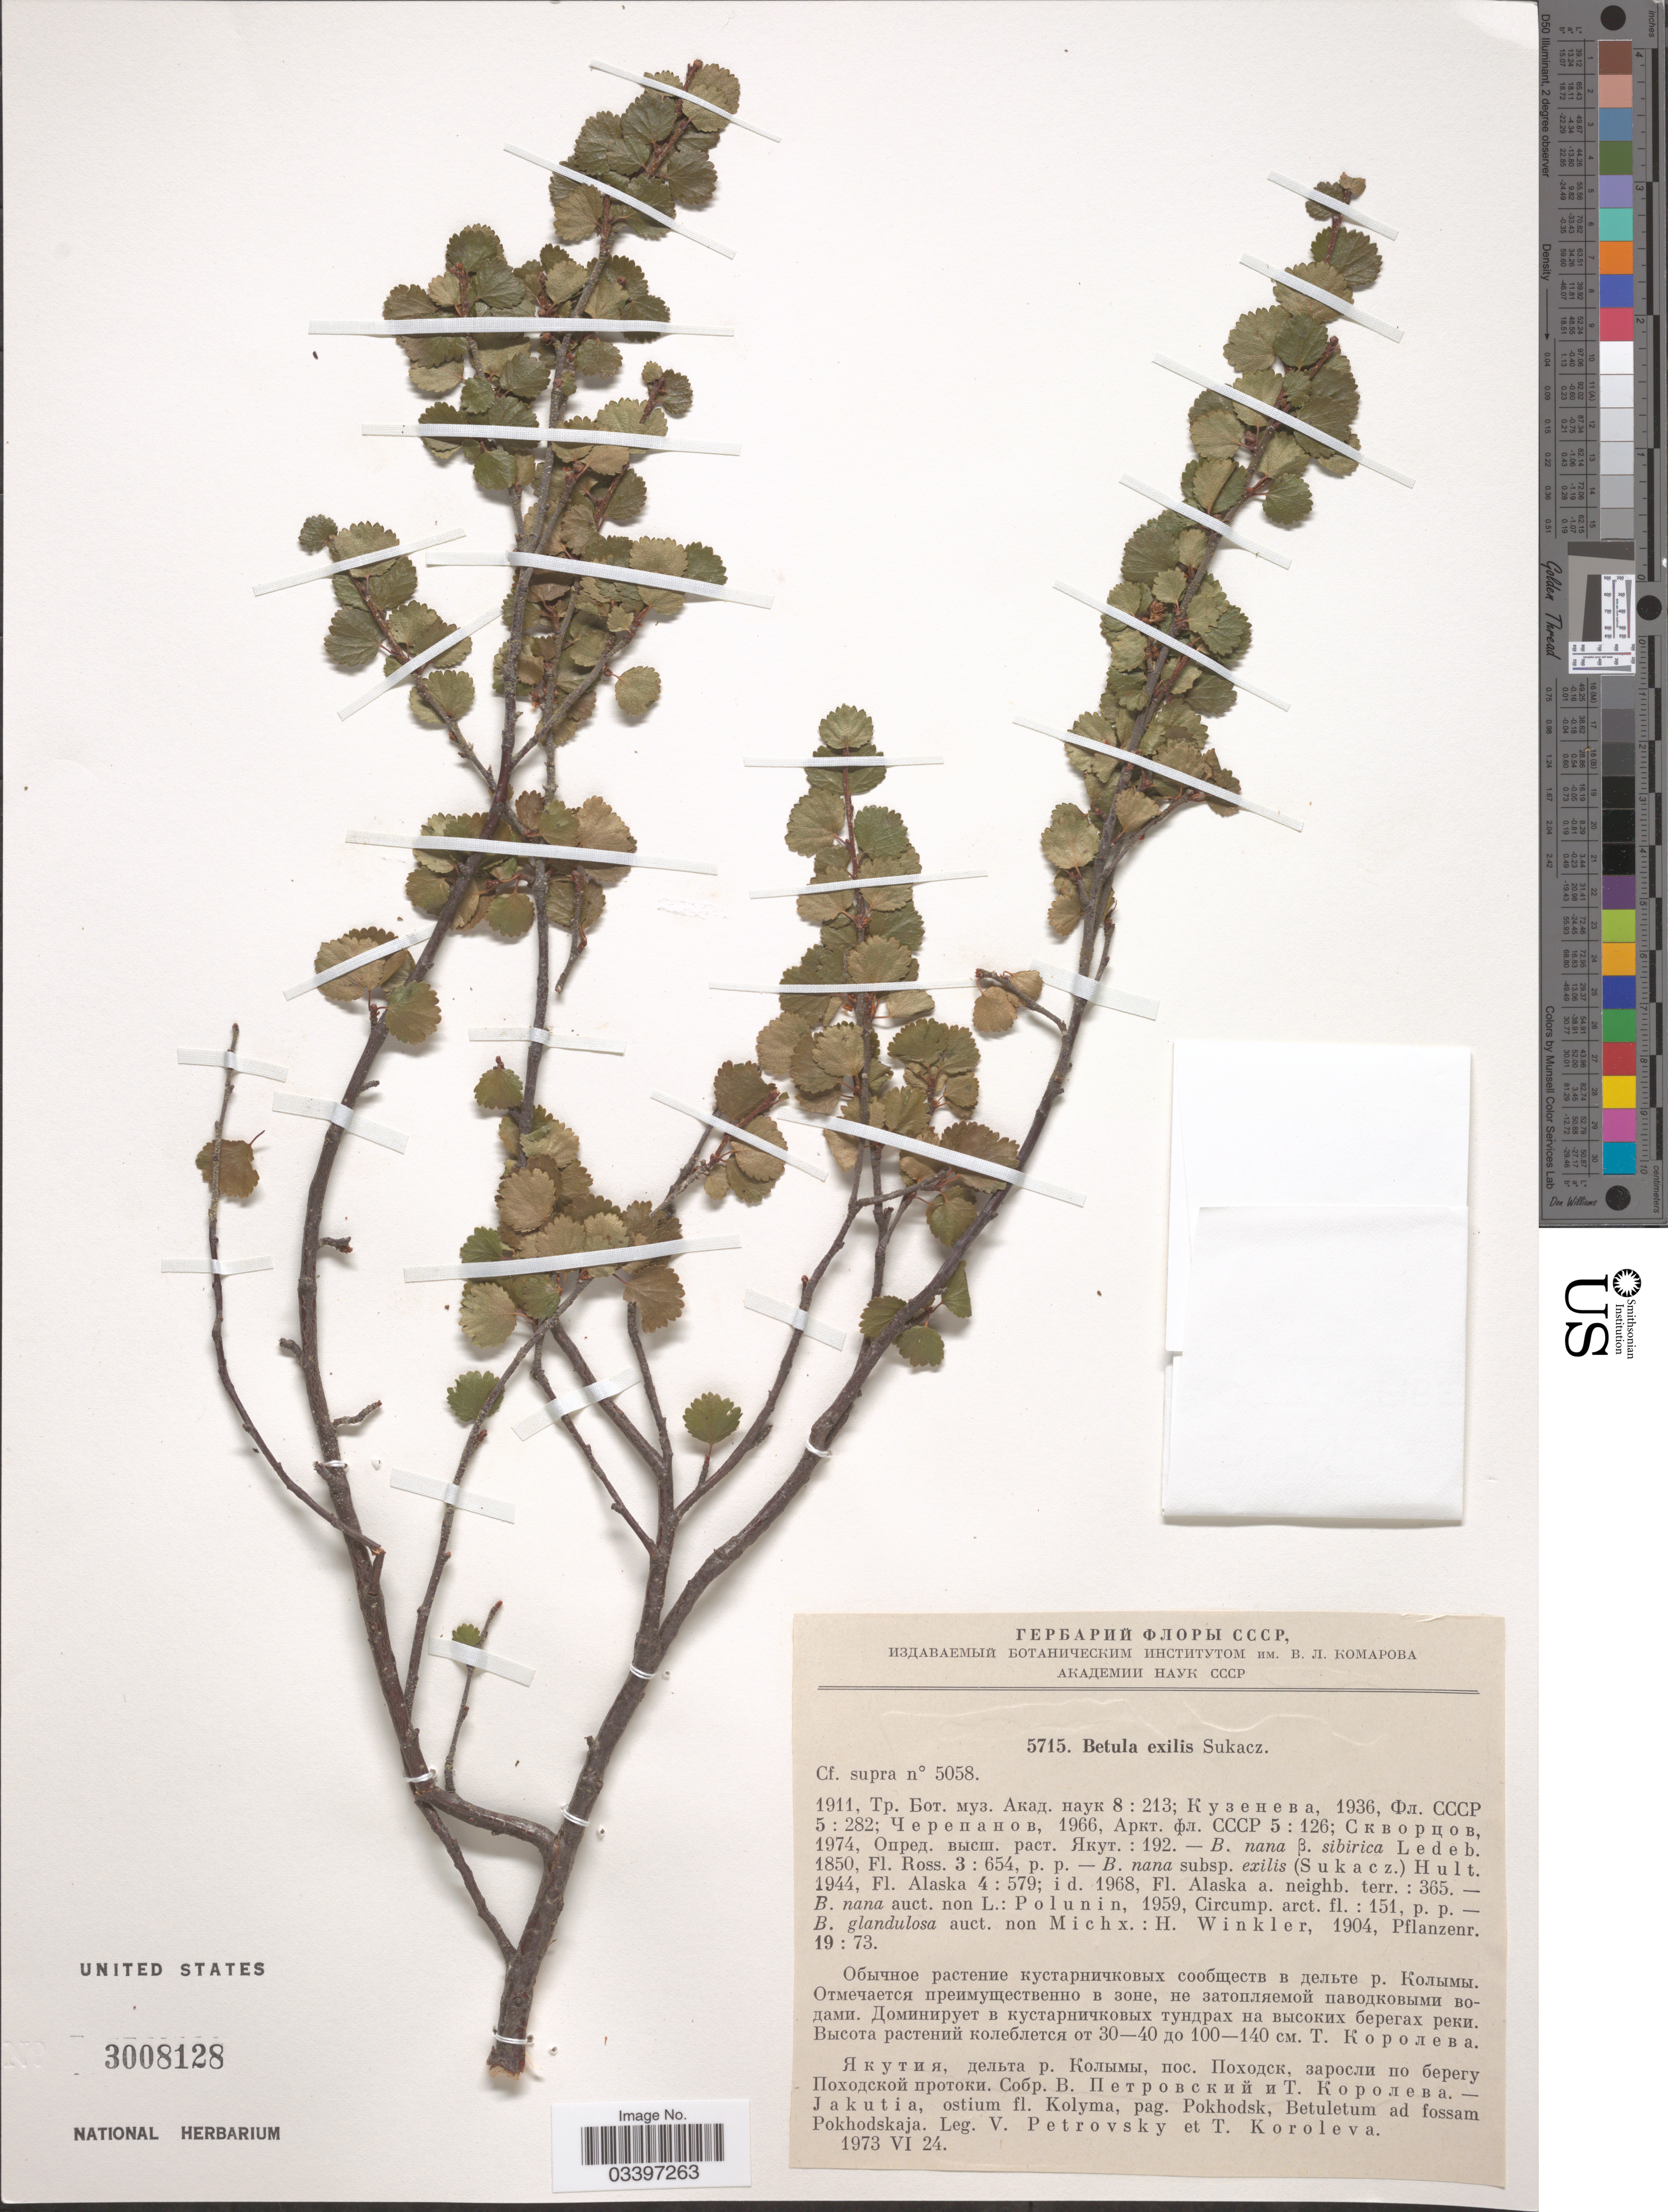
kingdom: Plantae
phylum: Tracheophyta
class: Magnoliopsida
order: Fagales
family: Betulaceae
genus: Betula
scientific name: Betula exilis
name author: Sukaczev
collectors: V. Petrovsky & T. Koroleva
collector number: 5715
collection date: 1973-06-24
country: Russian Federation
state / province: Sakha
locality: Jakutia, ostium fl. Kolyma, pag. Pokhodsk, Betuletum ad fossam Pokhodskaja.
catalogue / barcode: US 3008128